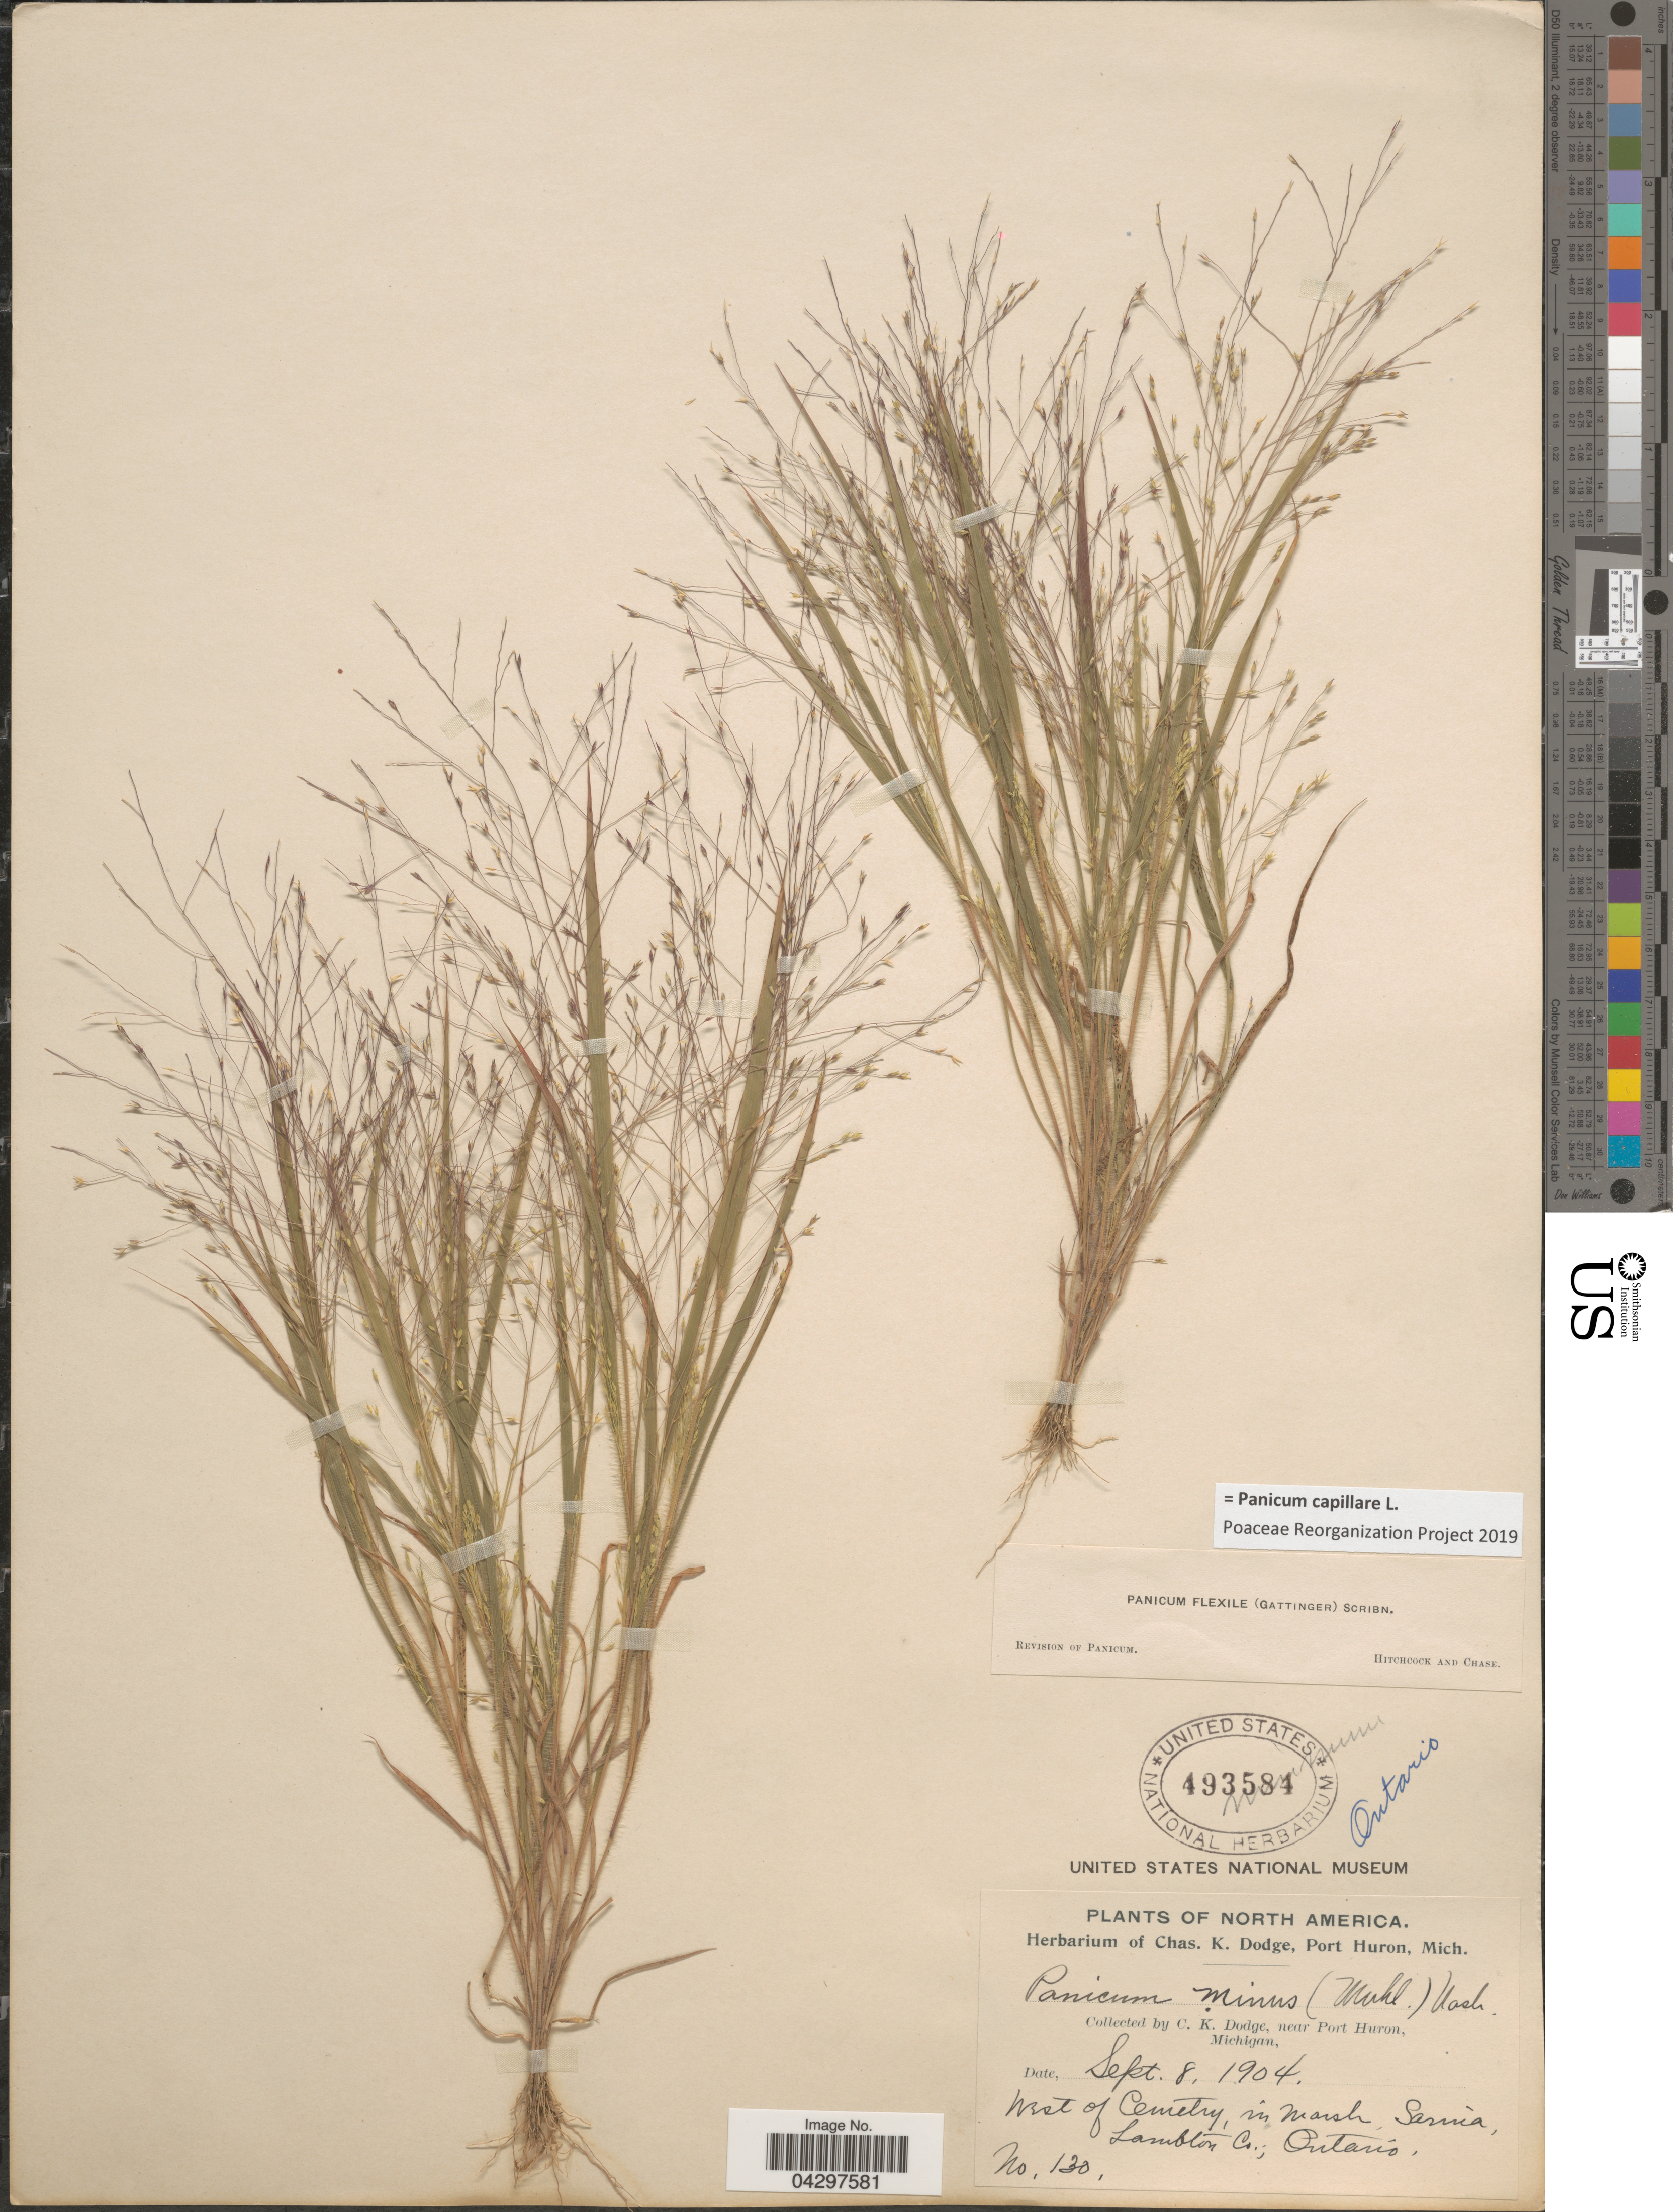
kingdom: Plantae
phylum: Tracheophyta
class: Liliopsida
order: Poales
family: Poaceae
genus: Panicum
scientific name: Panicum capillare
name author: L.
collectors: C. K. Dodge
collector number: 130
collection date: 1904-09-08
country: Canada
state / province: Ontario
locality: Near Port Huron, Michigan. [unsure placement] West of Cemetry, in marsh, Sarnia, Lambton Co.; Ontario.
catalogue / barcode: US 493584